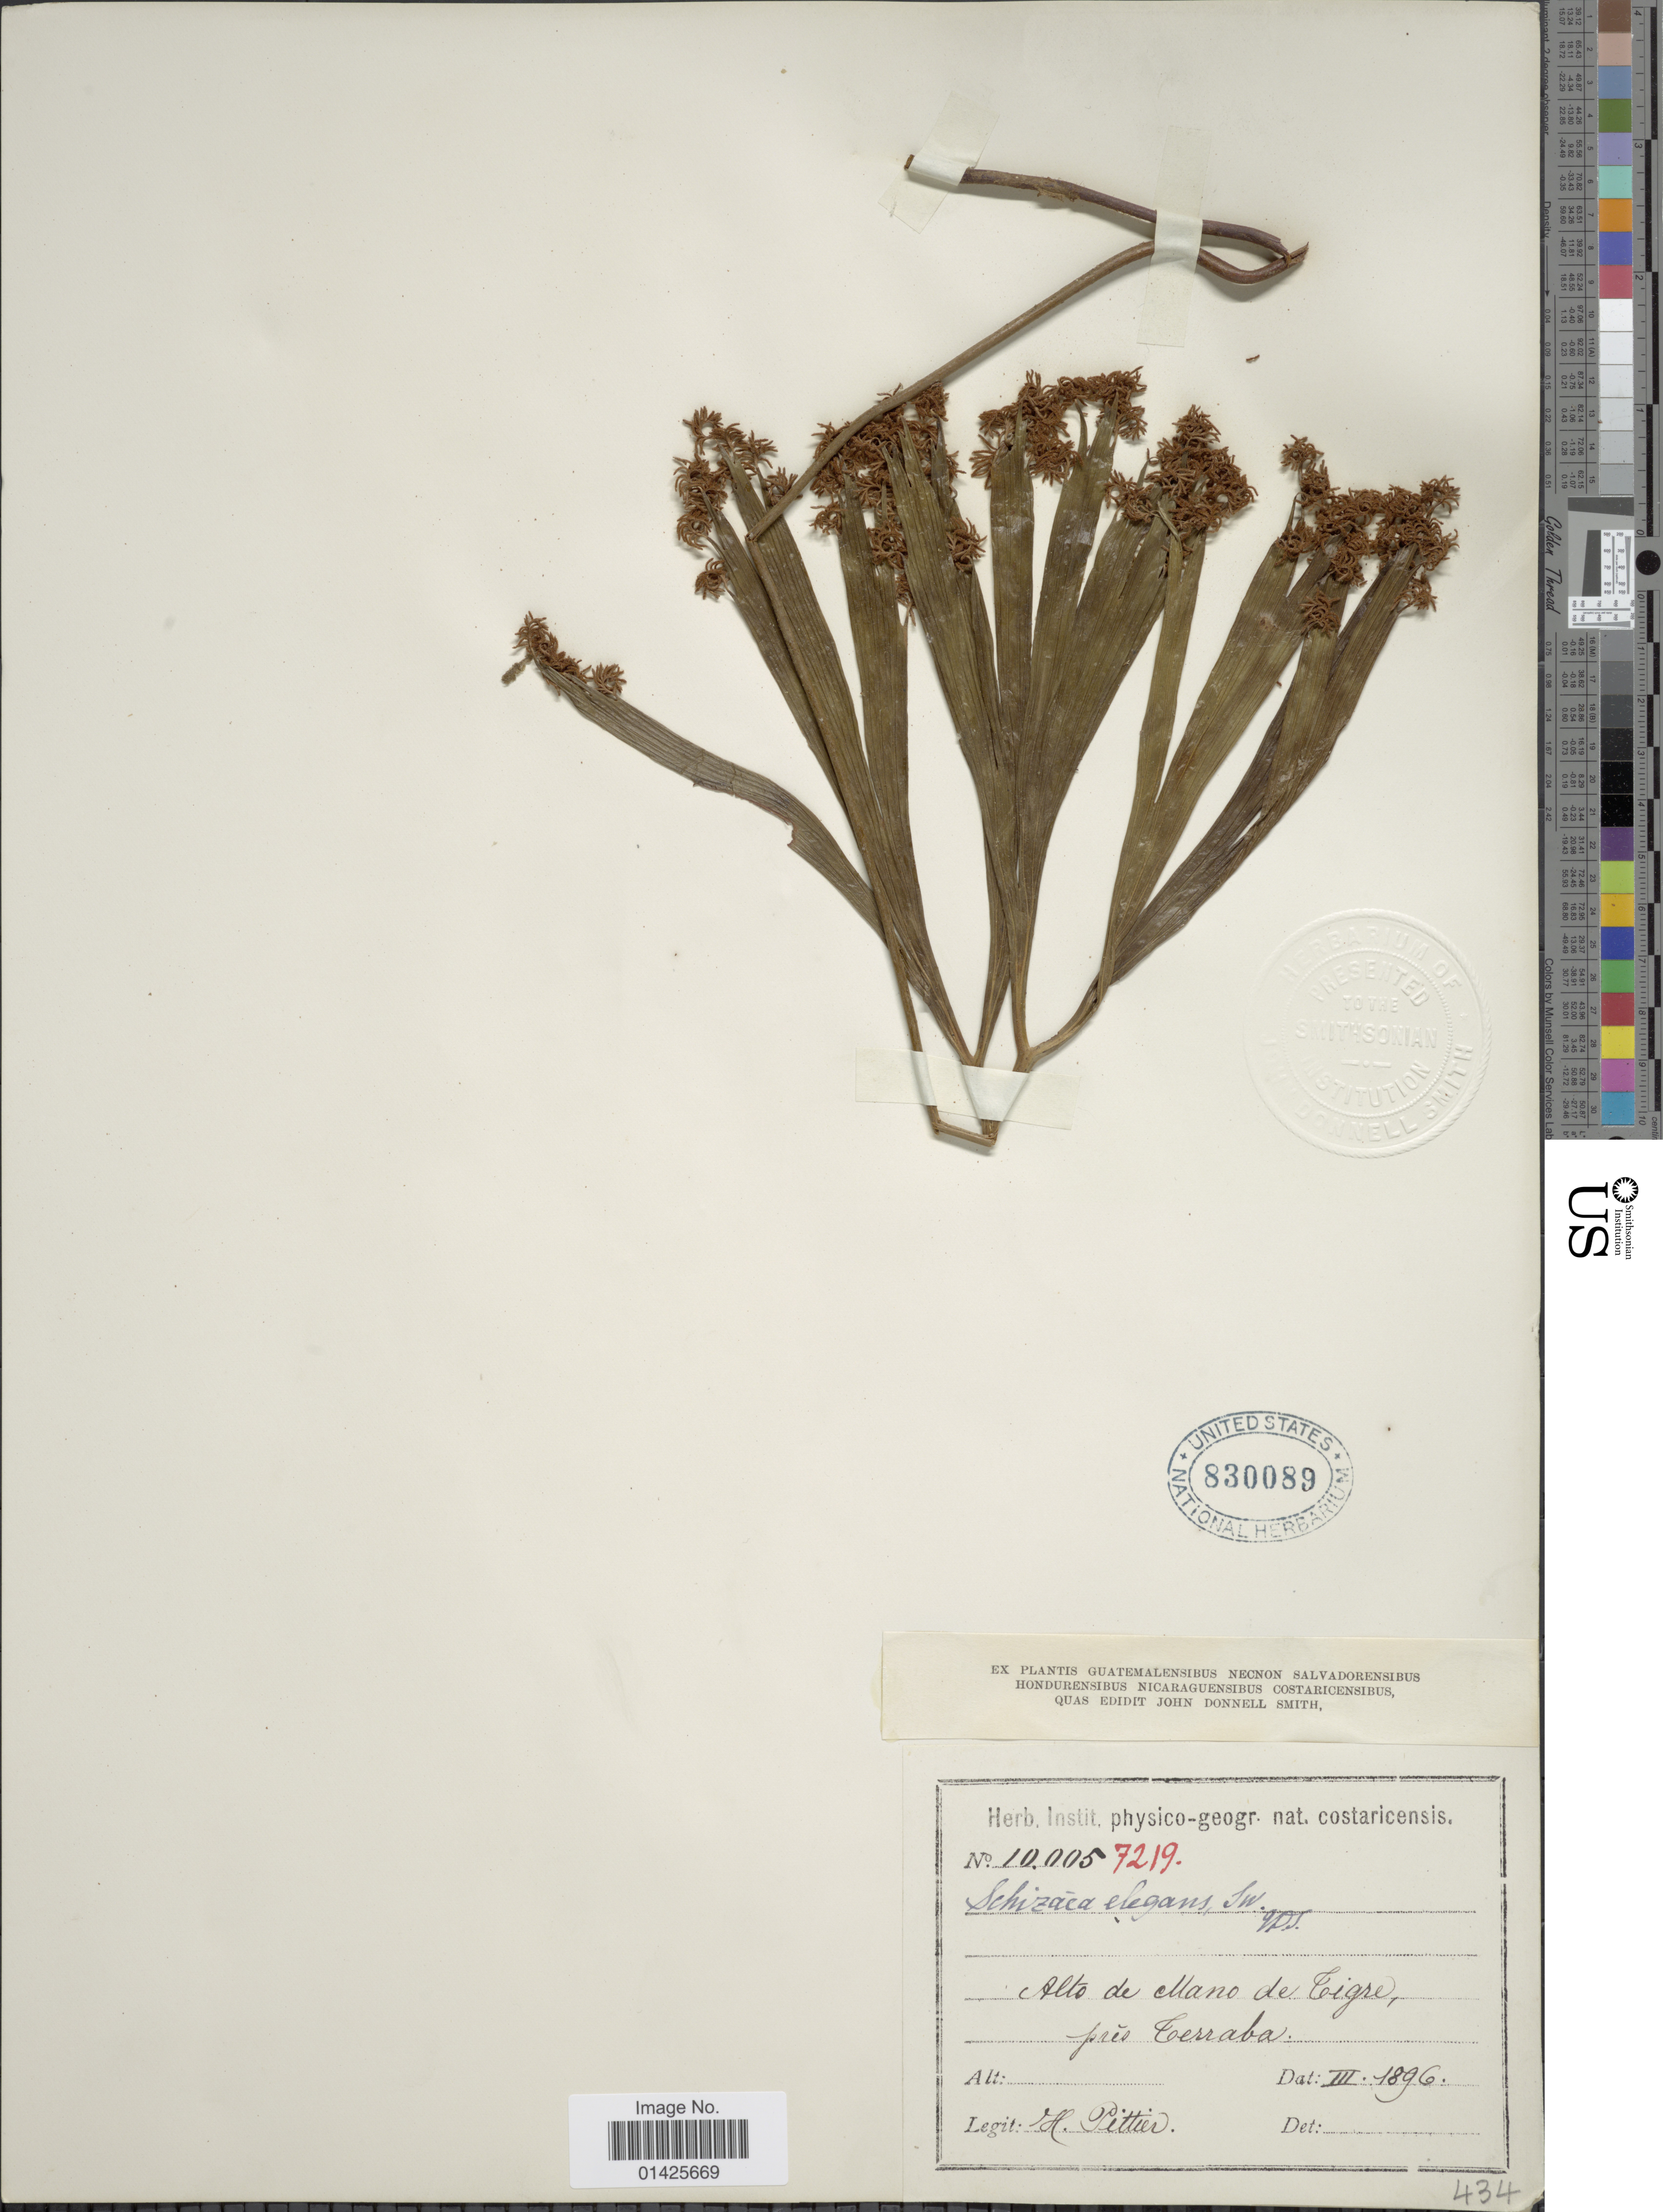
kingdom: Plantae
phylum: Tracheophyta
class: Polypodiopsida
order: Schizaeales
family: Schizaeaceae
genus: Schizaea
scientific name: Schizaea elegans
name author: (Vahl) Sw.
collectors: H. F. Pittier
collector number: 100057219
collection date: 1896-03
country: Costa Rica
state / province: Puntarenas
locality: Mano de Tigre near Terraba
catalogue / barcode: US 830089